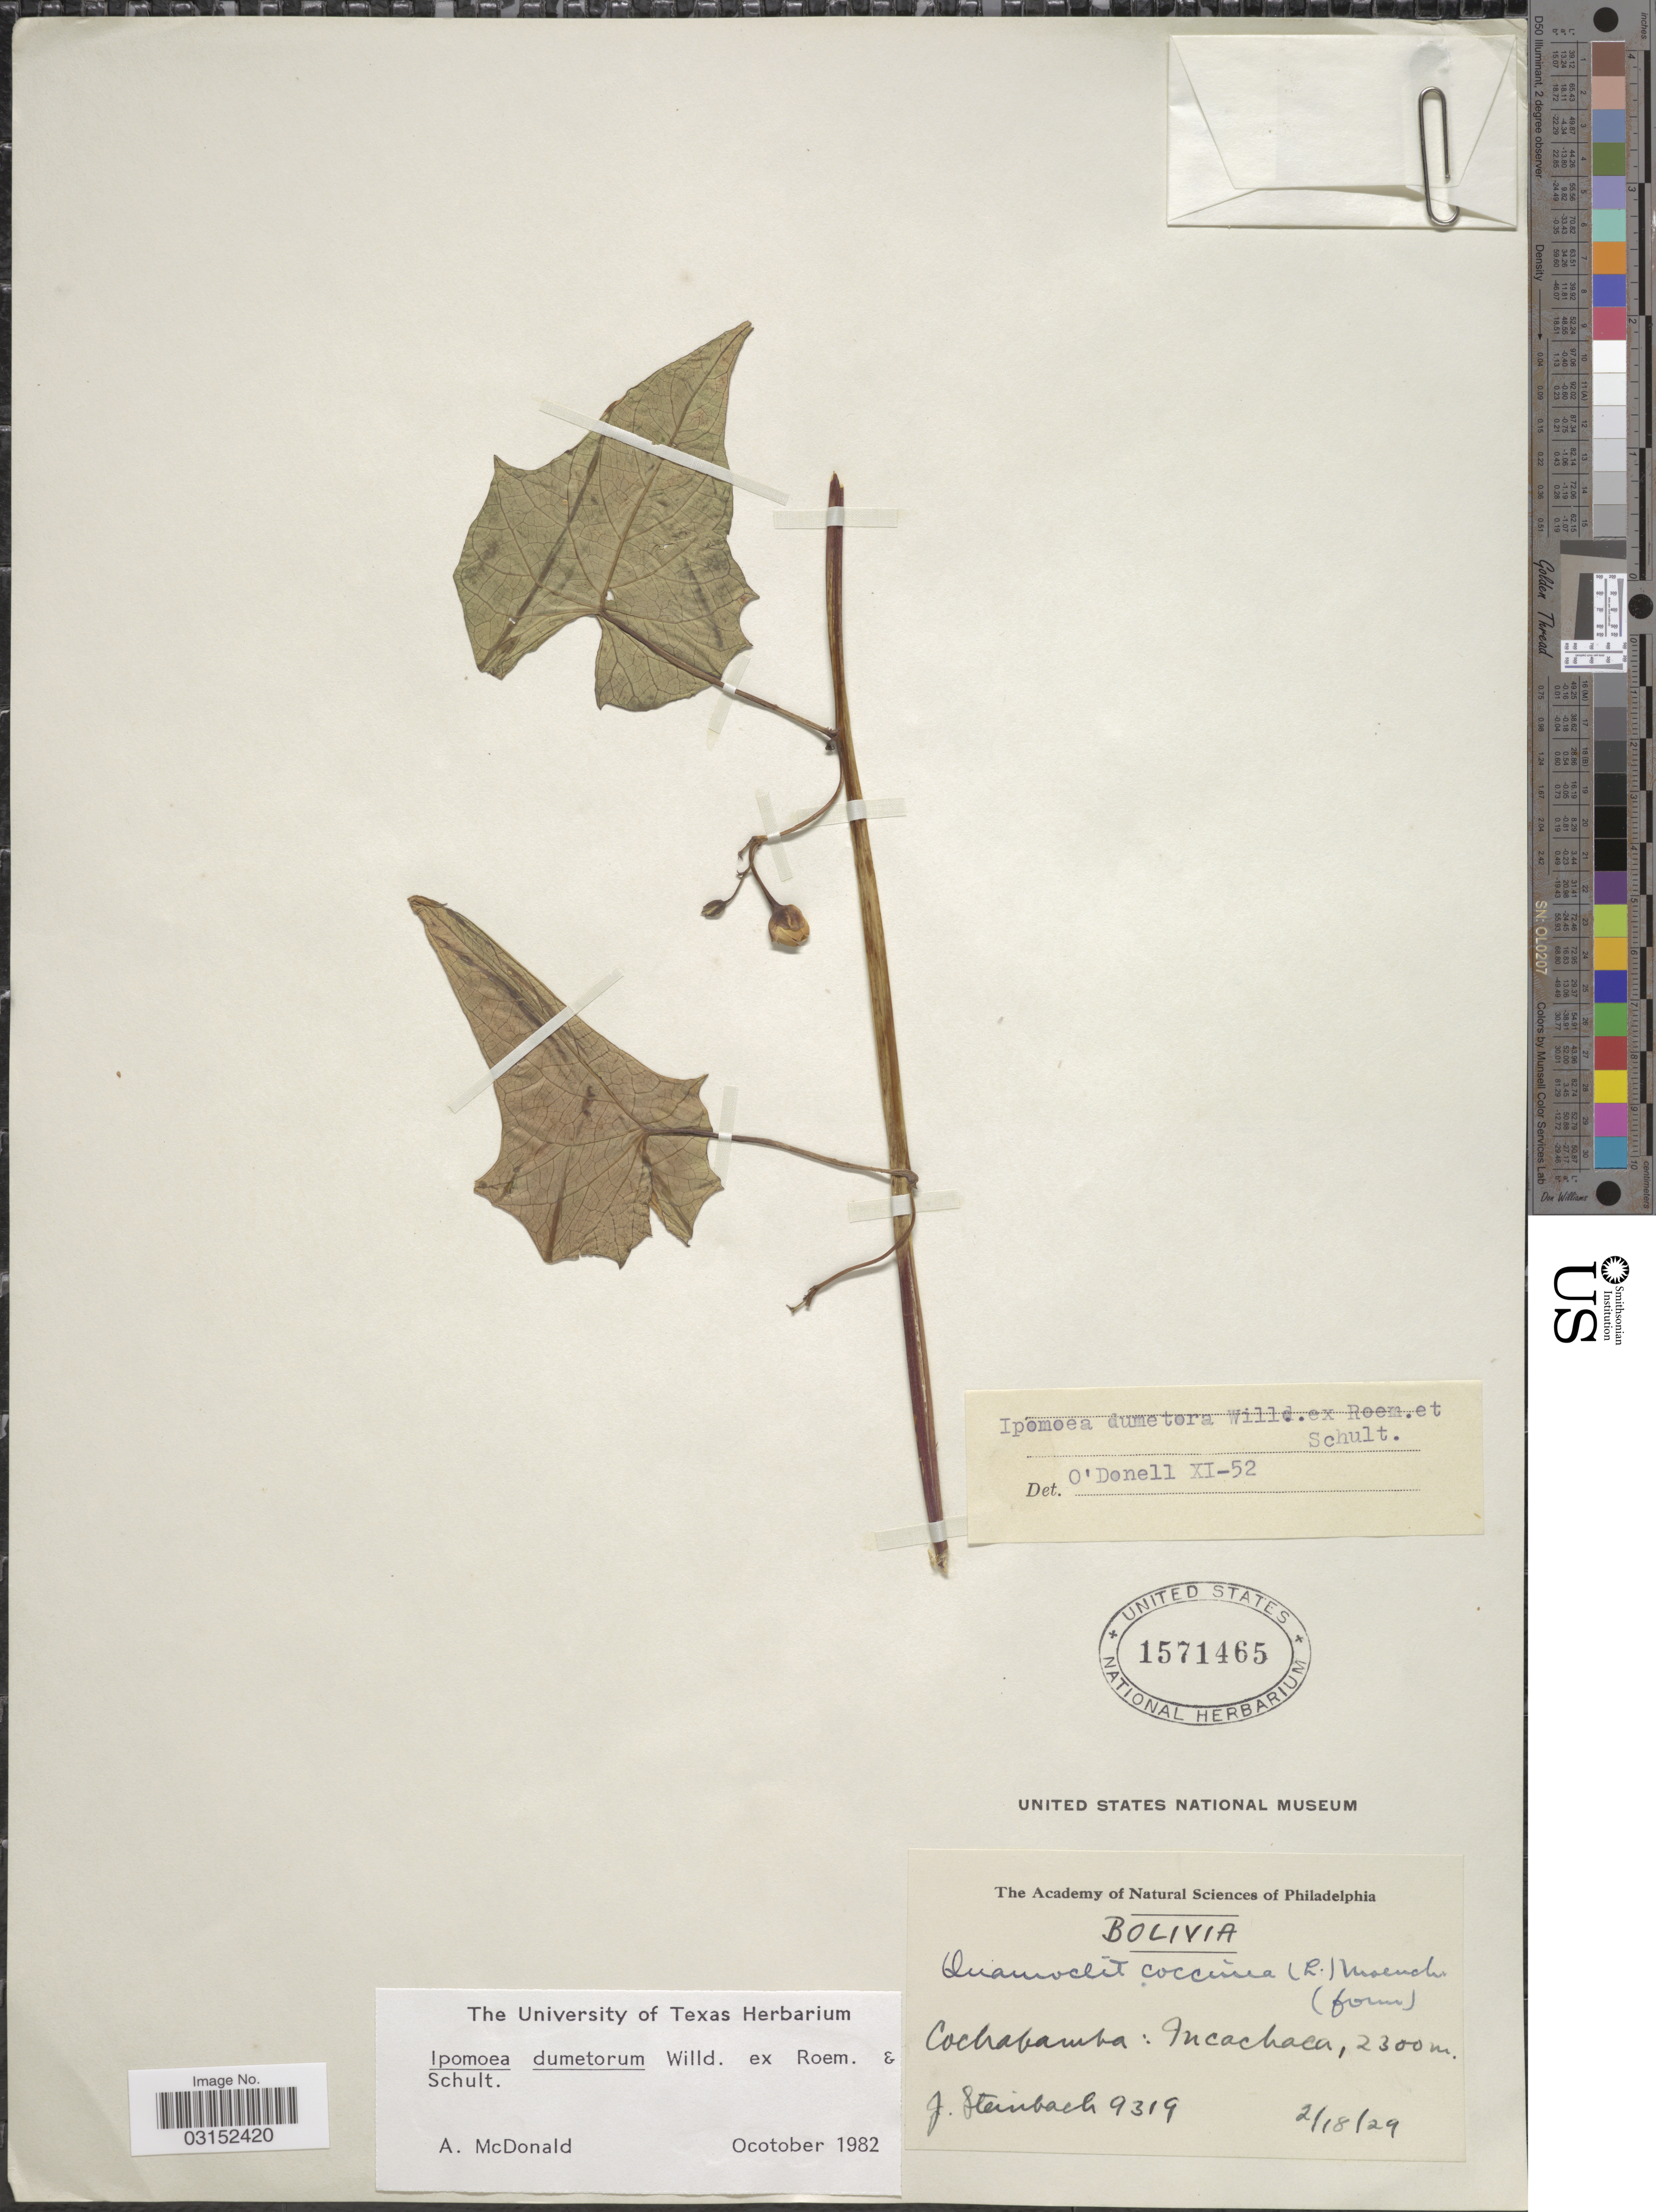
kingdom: Plantae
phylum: Tracheophyta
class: Magnoliopsida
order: Solanales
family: Convolvulaceae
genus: Ipomoea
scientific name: Ipomoea dumetorum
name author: Willd.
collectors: J. Steinbach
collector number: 9319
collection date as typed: Transcribed d/m/y: 18/2/29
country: Bolivia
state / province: Cochabamba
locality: Cochabamba: Incachaca.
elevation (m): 2300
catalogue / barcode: US 1571465